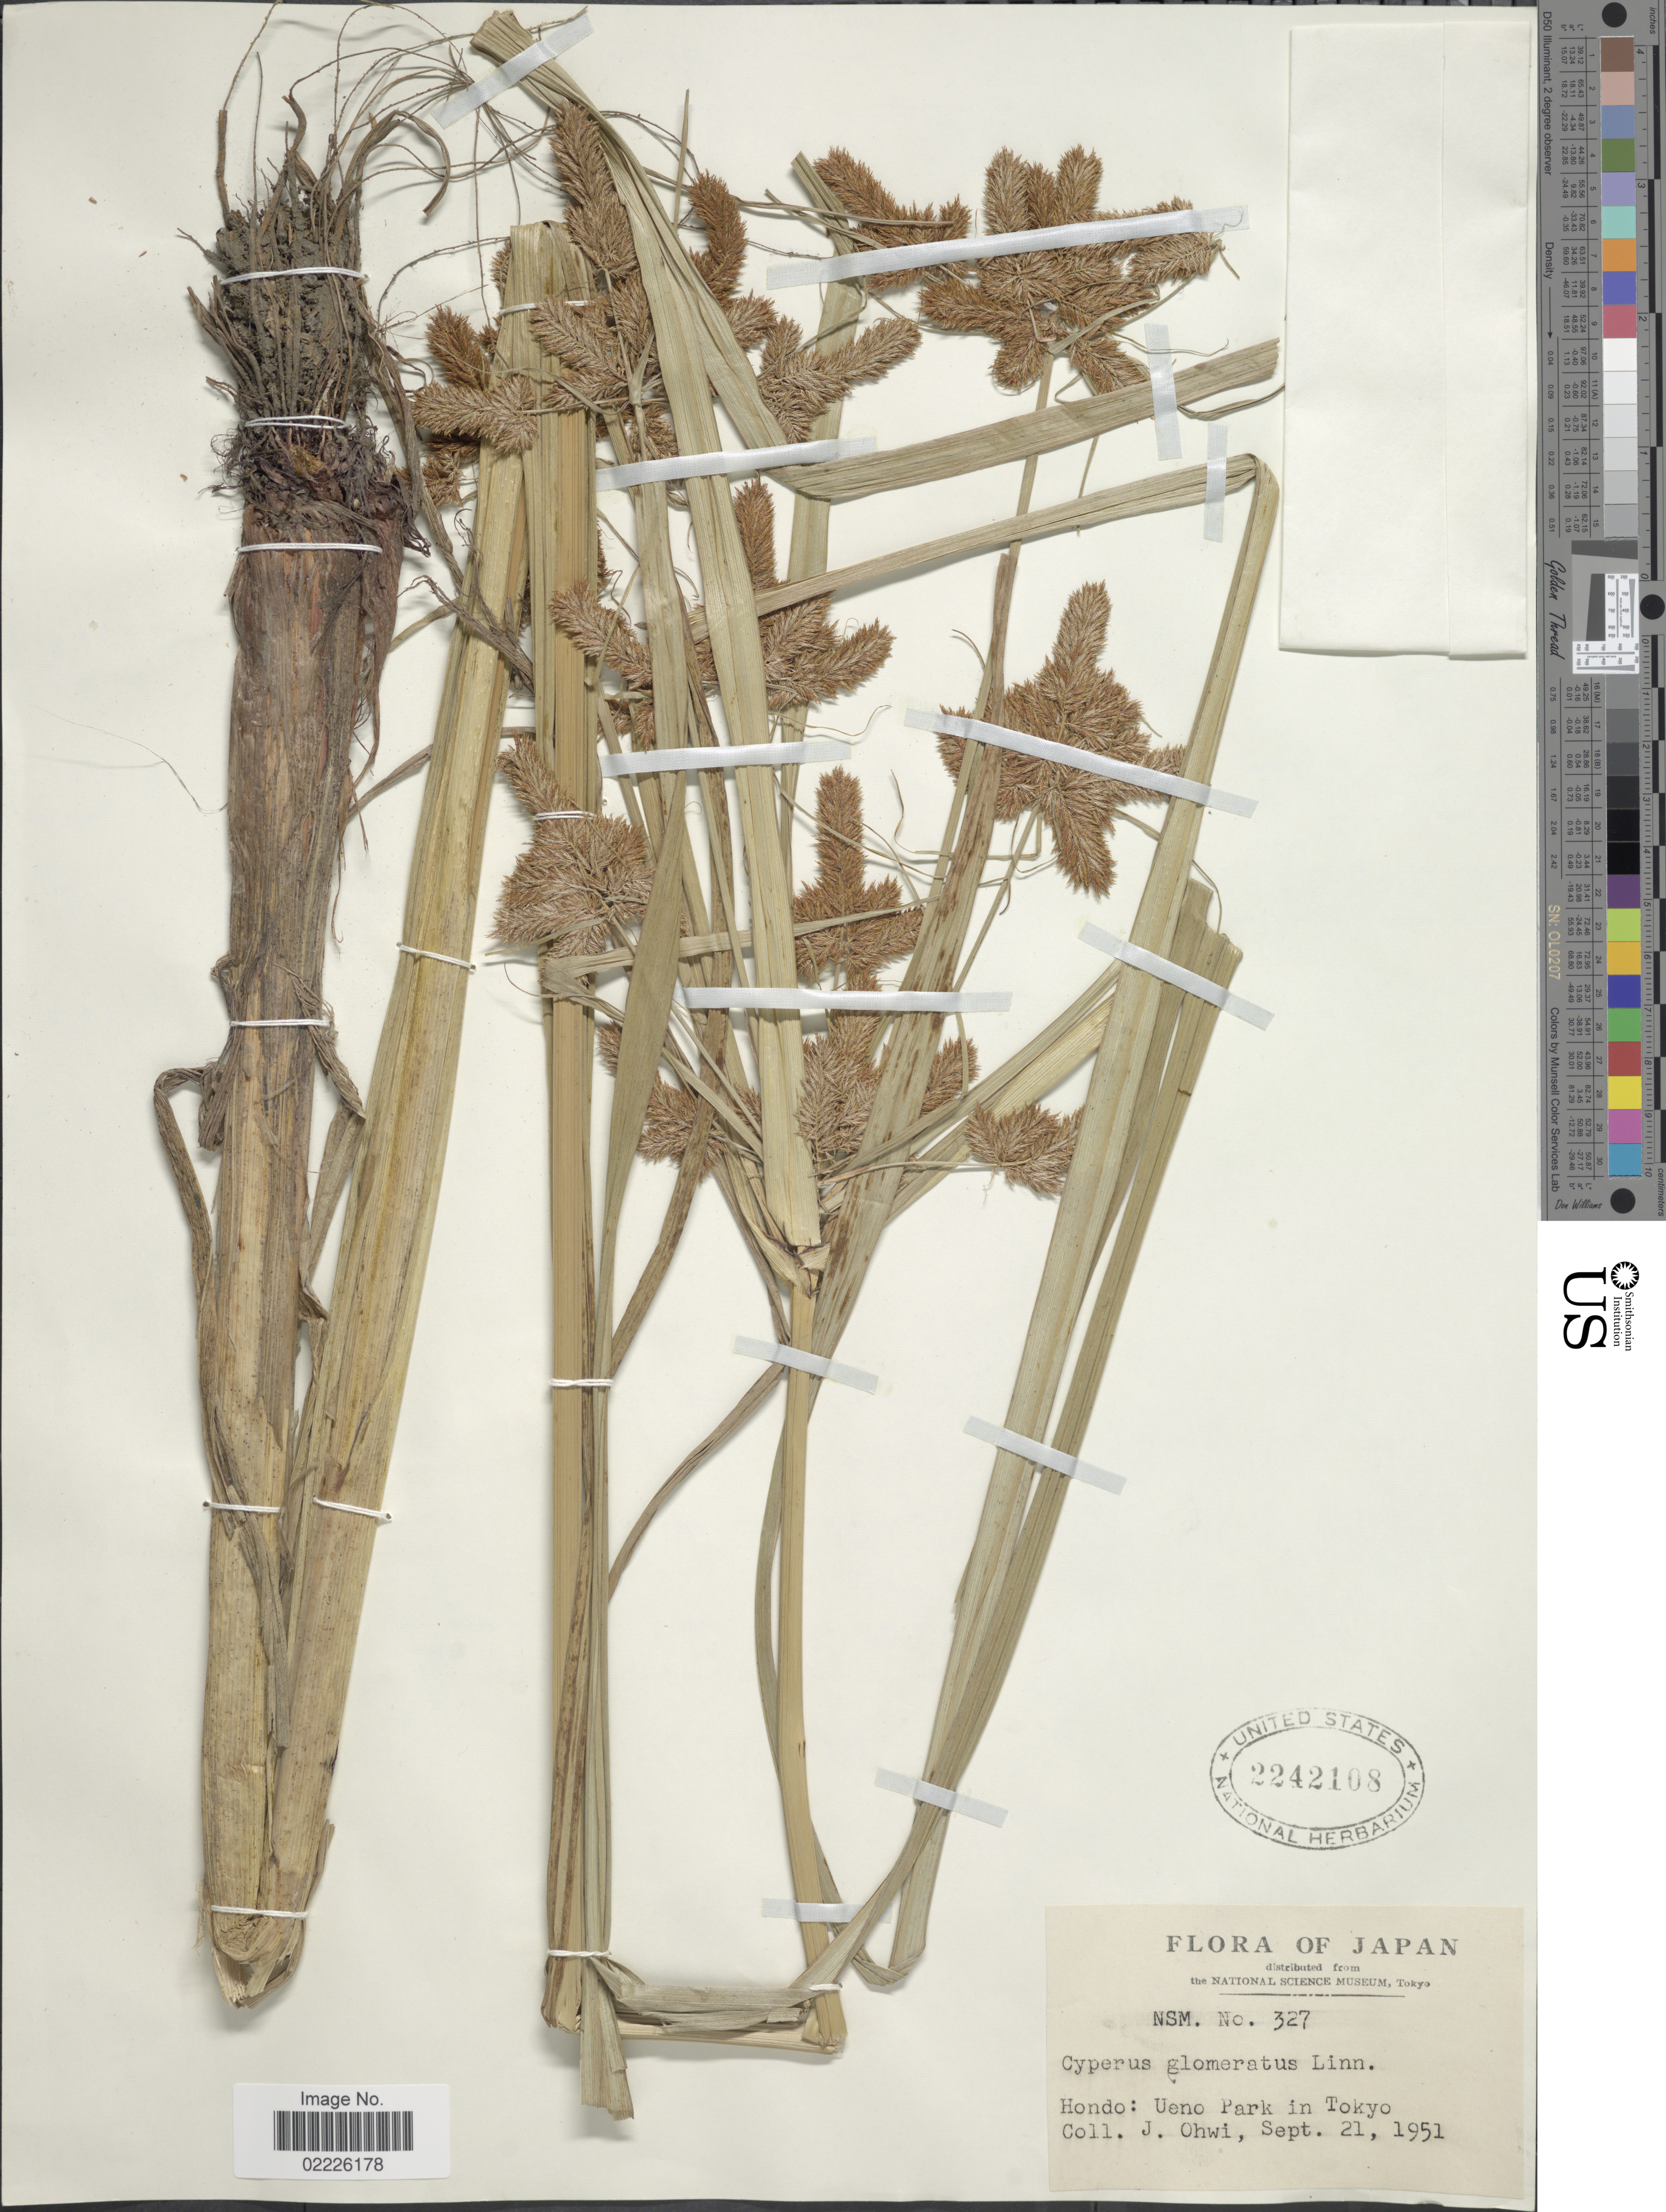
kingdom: Plantae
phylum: Tracheophyta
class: Liliopsida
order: Poales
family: Cyperaceae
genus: Cyperus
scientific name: Cyperus glomeratus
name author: L.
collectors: J. Ohwi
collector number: NSM 327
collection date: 1951-09-21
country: Japan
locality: Hondo: Ueno Park in Tokyo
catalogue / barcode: US 2242108